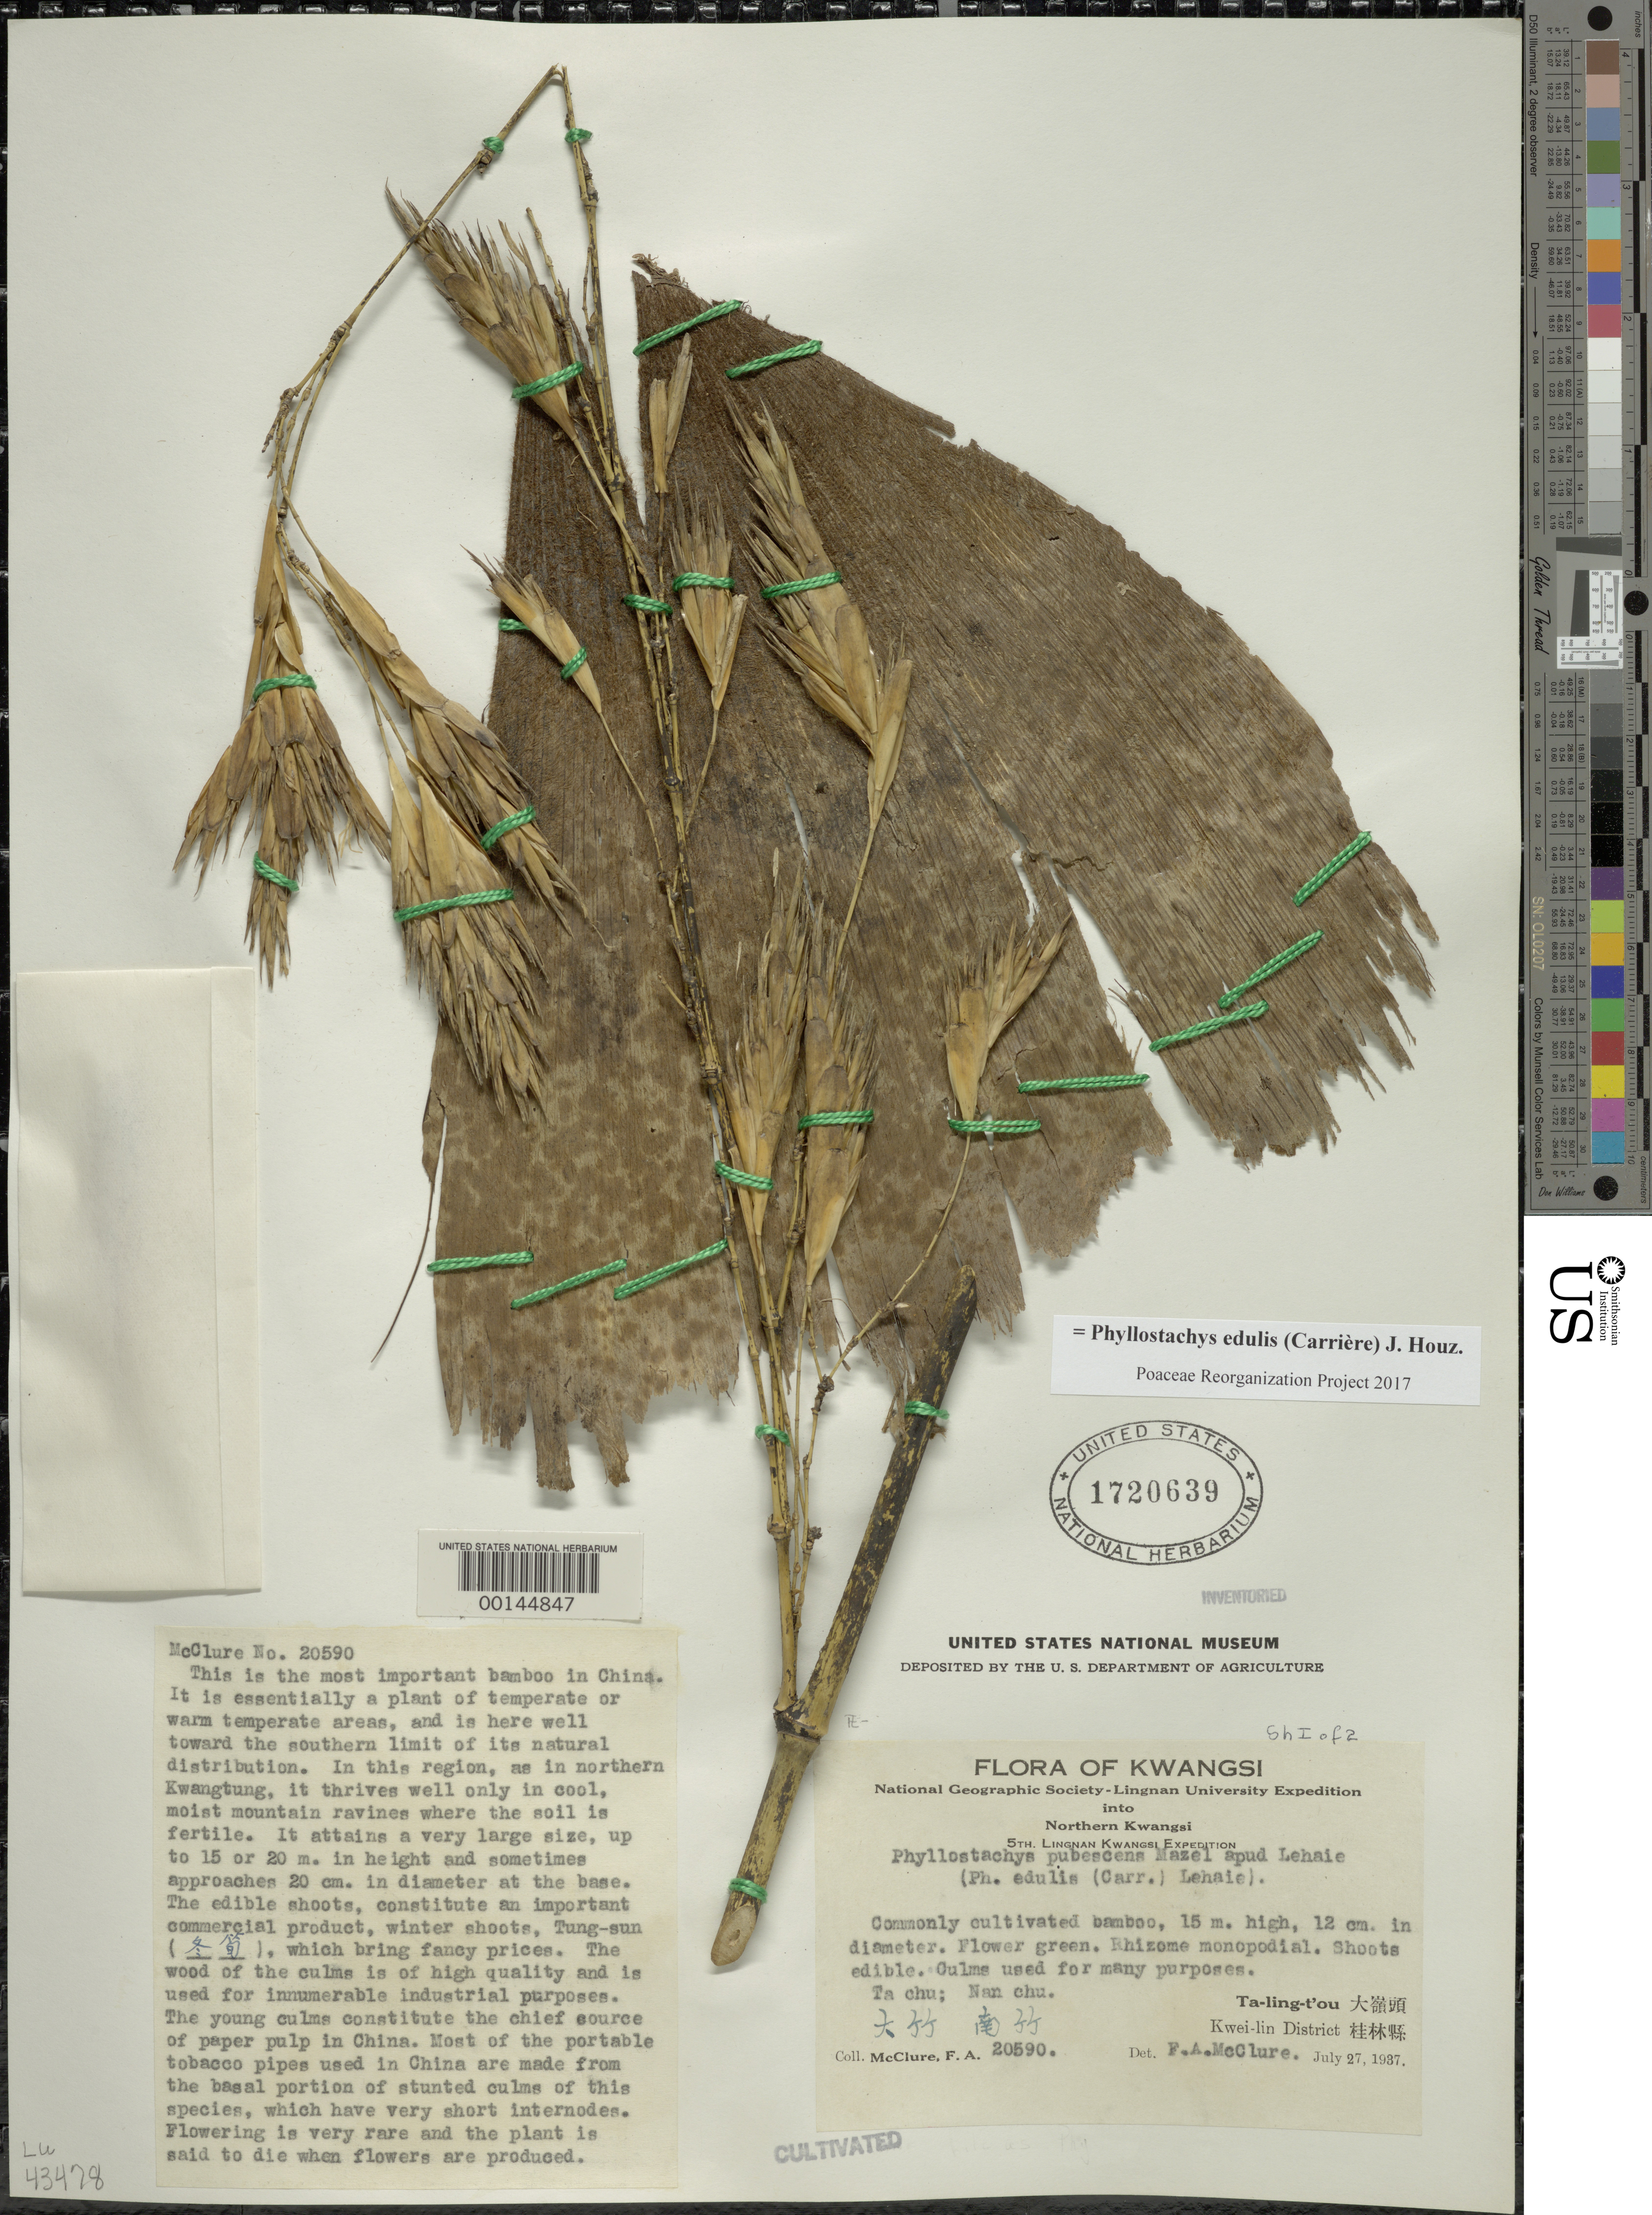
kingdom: Plantae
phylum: Tracheophyta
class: Liliopsida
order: Poales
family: Poaceae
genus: Phyllostachys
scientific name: Phyllostachys edulis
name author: (Carrière) J. Houz.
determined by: Poaceae Reorganization Project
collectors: F. A. McClure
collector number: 20590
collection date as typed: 27 Jul 1937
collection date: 1937-07-27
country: China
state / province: Guangxi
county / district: Guilin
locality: Kwei-lin Dist., Ta-ling-t'ou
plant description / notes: Sheath, Leaf Complement, Two sets collected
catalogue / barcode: US 1720639